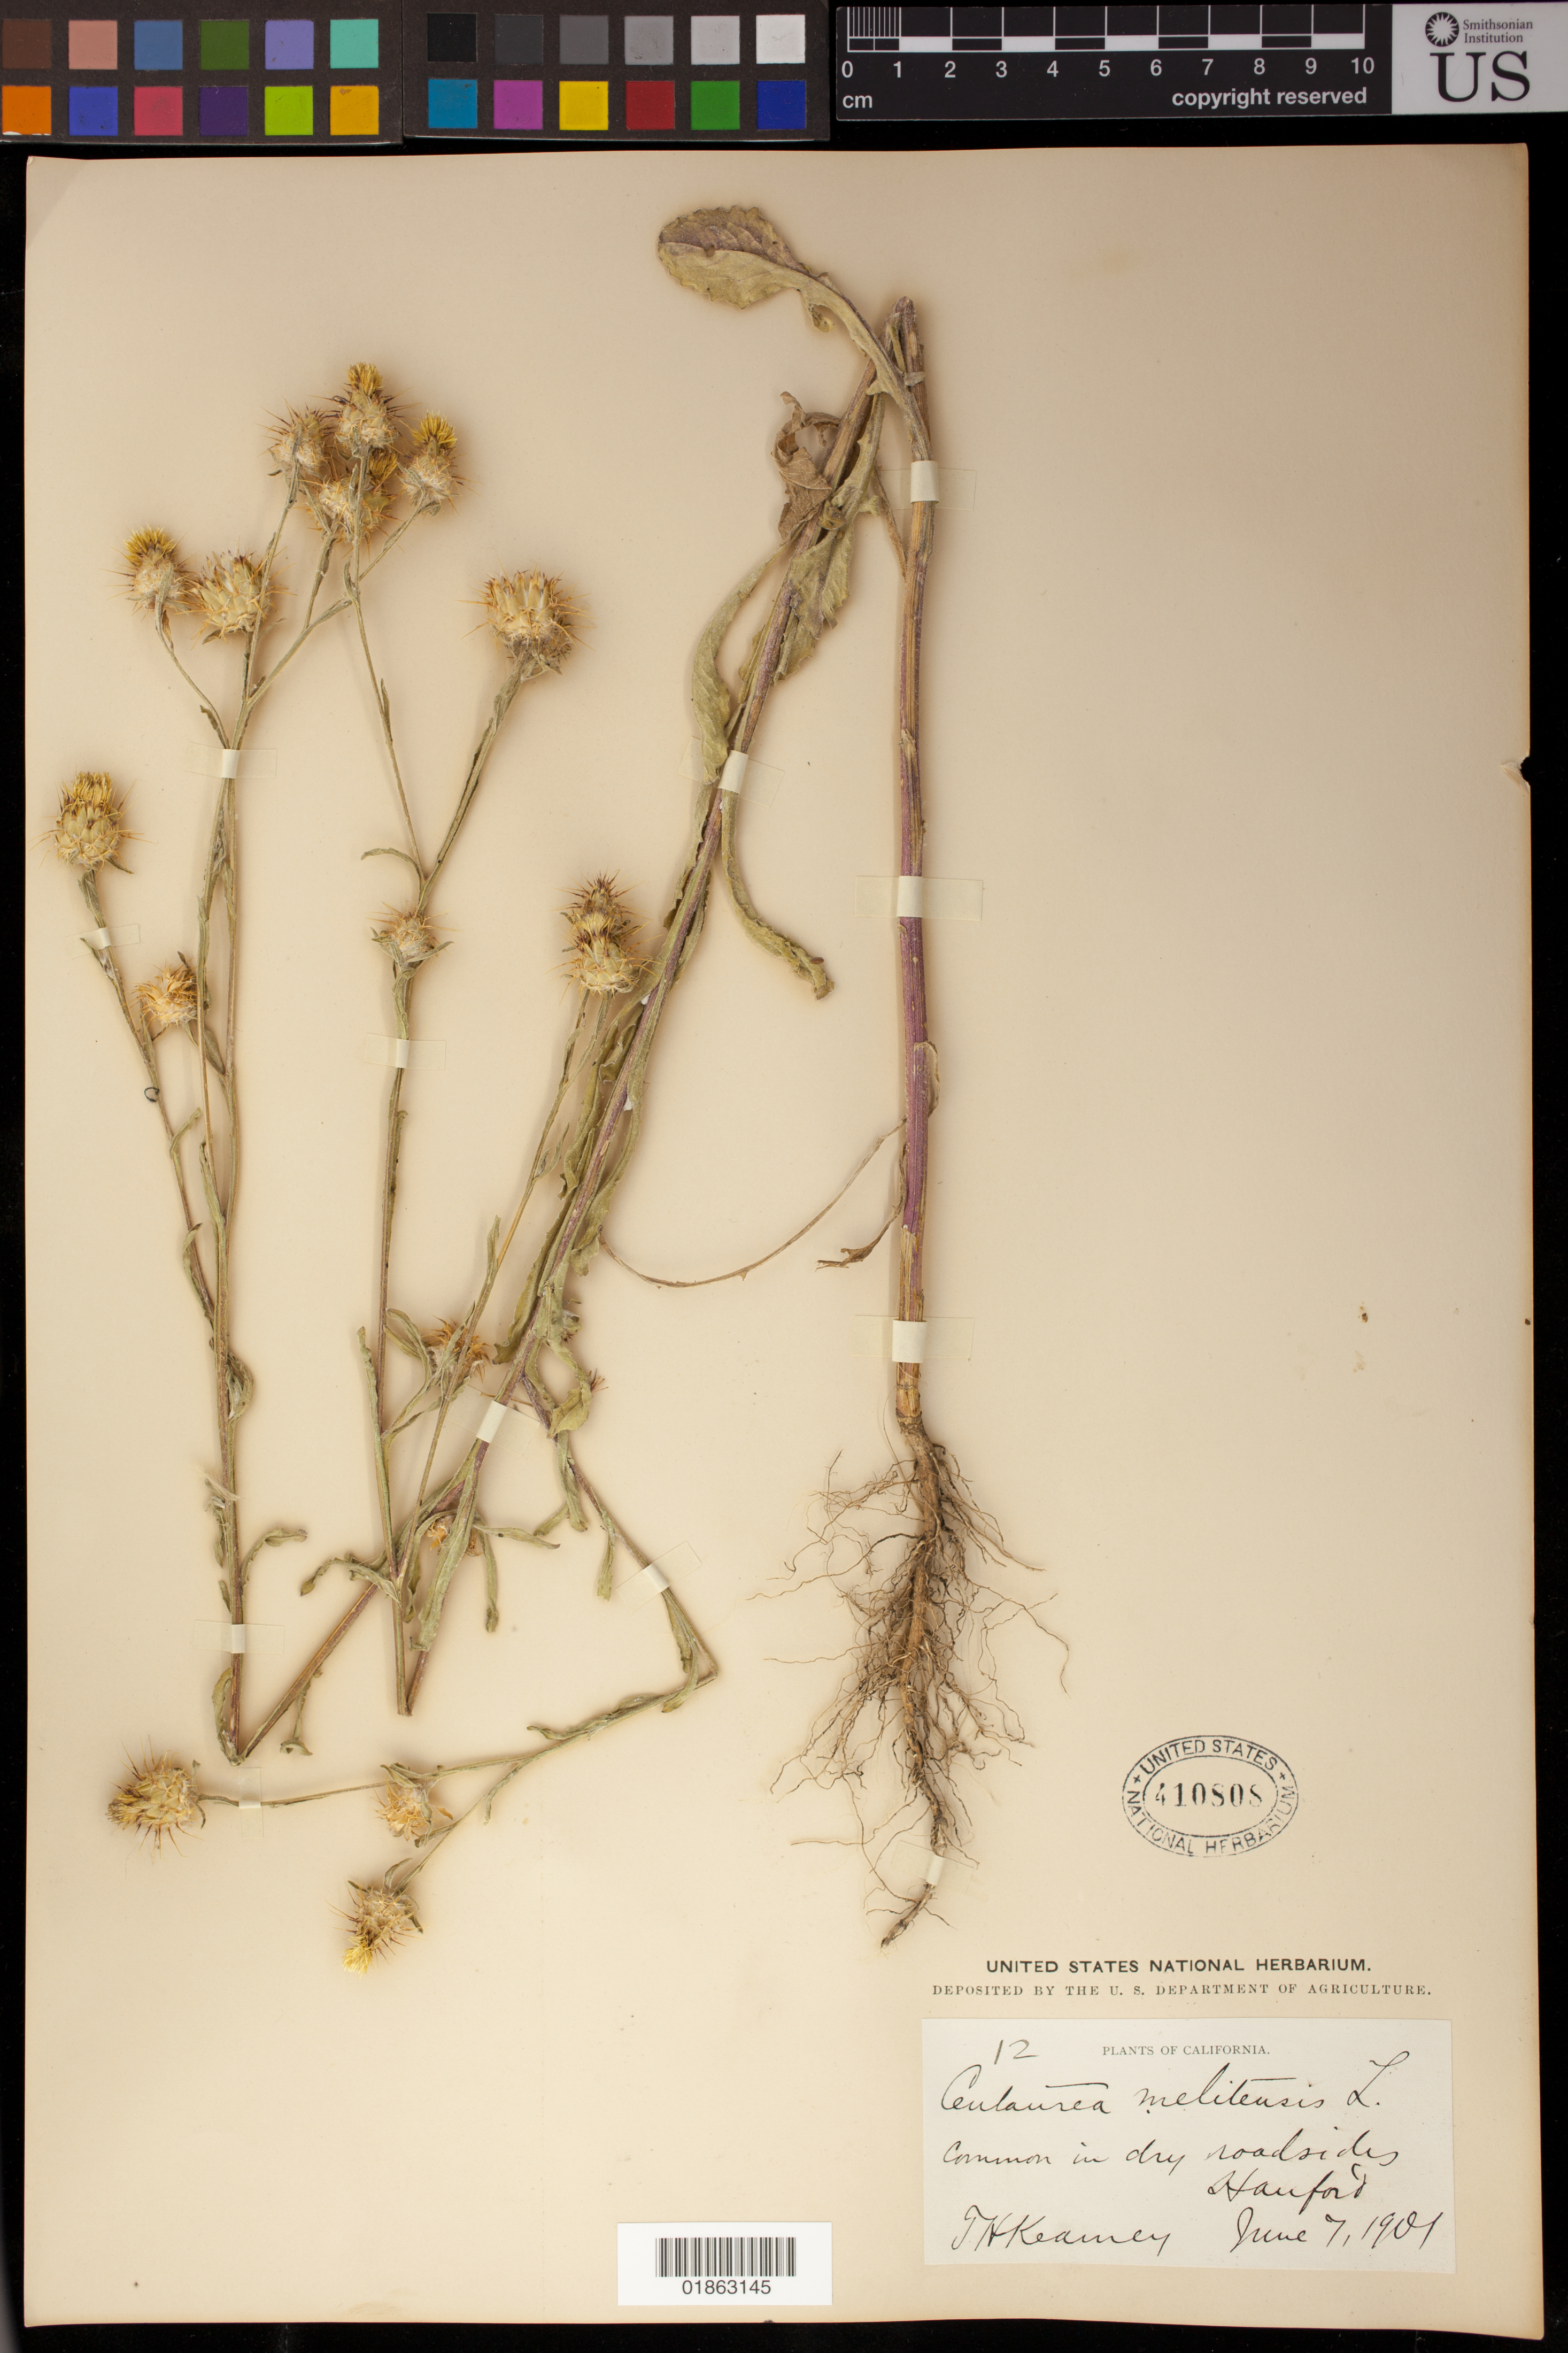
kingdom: Plantae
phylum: Tracheophyta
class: Magnoliopsida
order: Asterales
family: Asteraceae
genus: Centaurea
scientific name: Centaurea melitensis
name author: L.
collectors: T. H. Kearney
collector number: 12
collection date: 1901-06-07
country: United States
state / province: California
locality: Hanford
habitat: Common in dry roadsides.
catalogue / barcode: US 410808